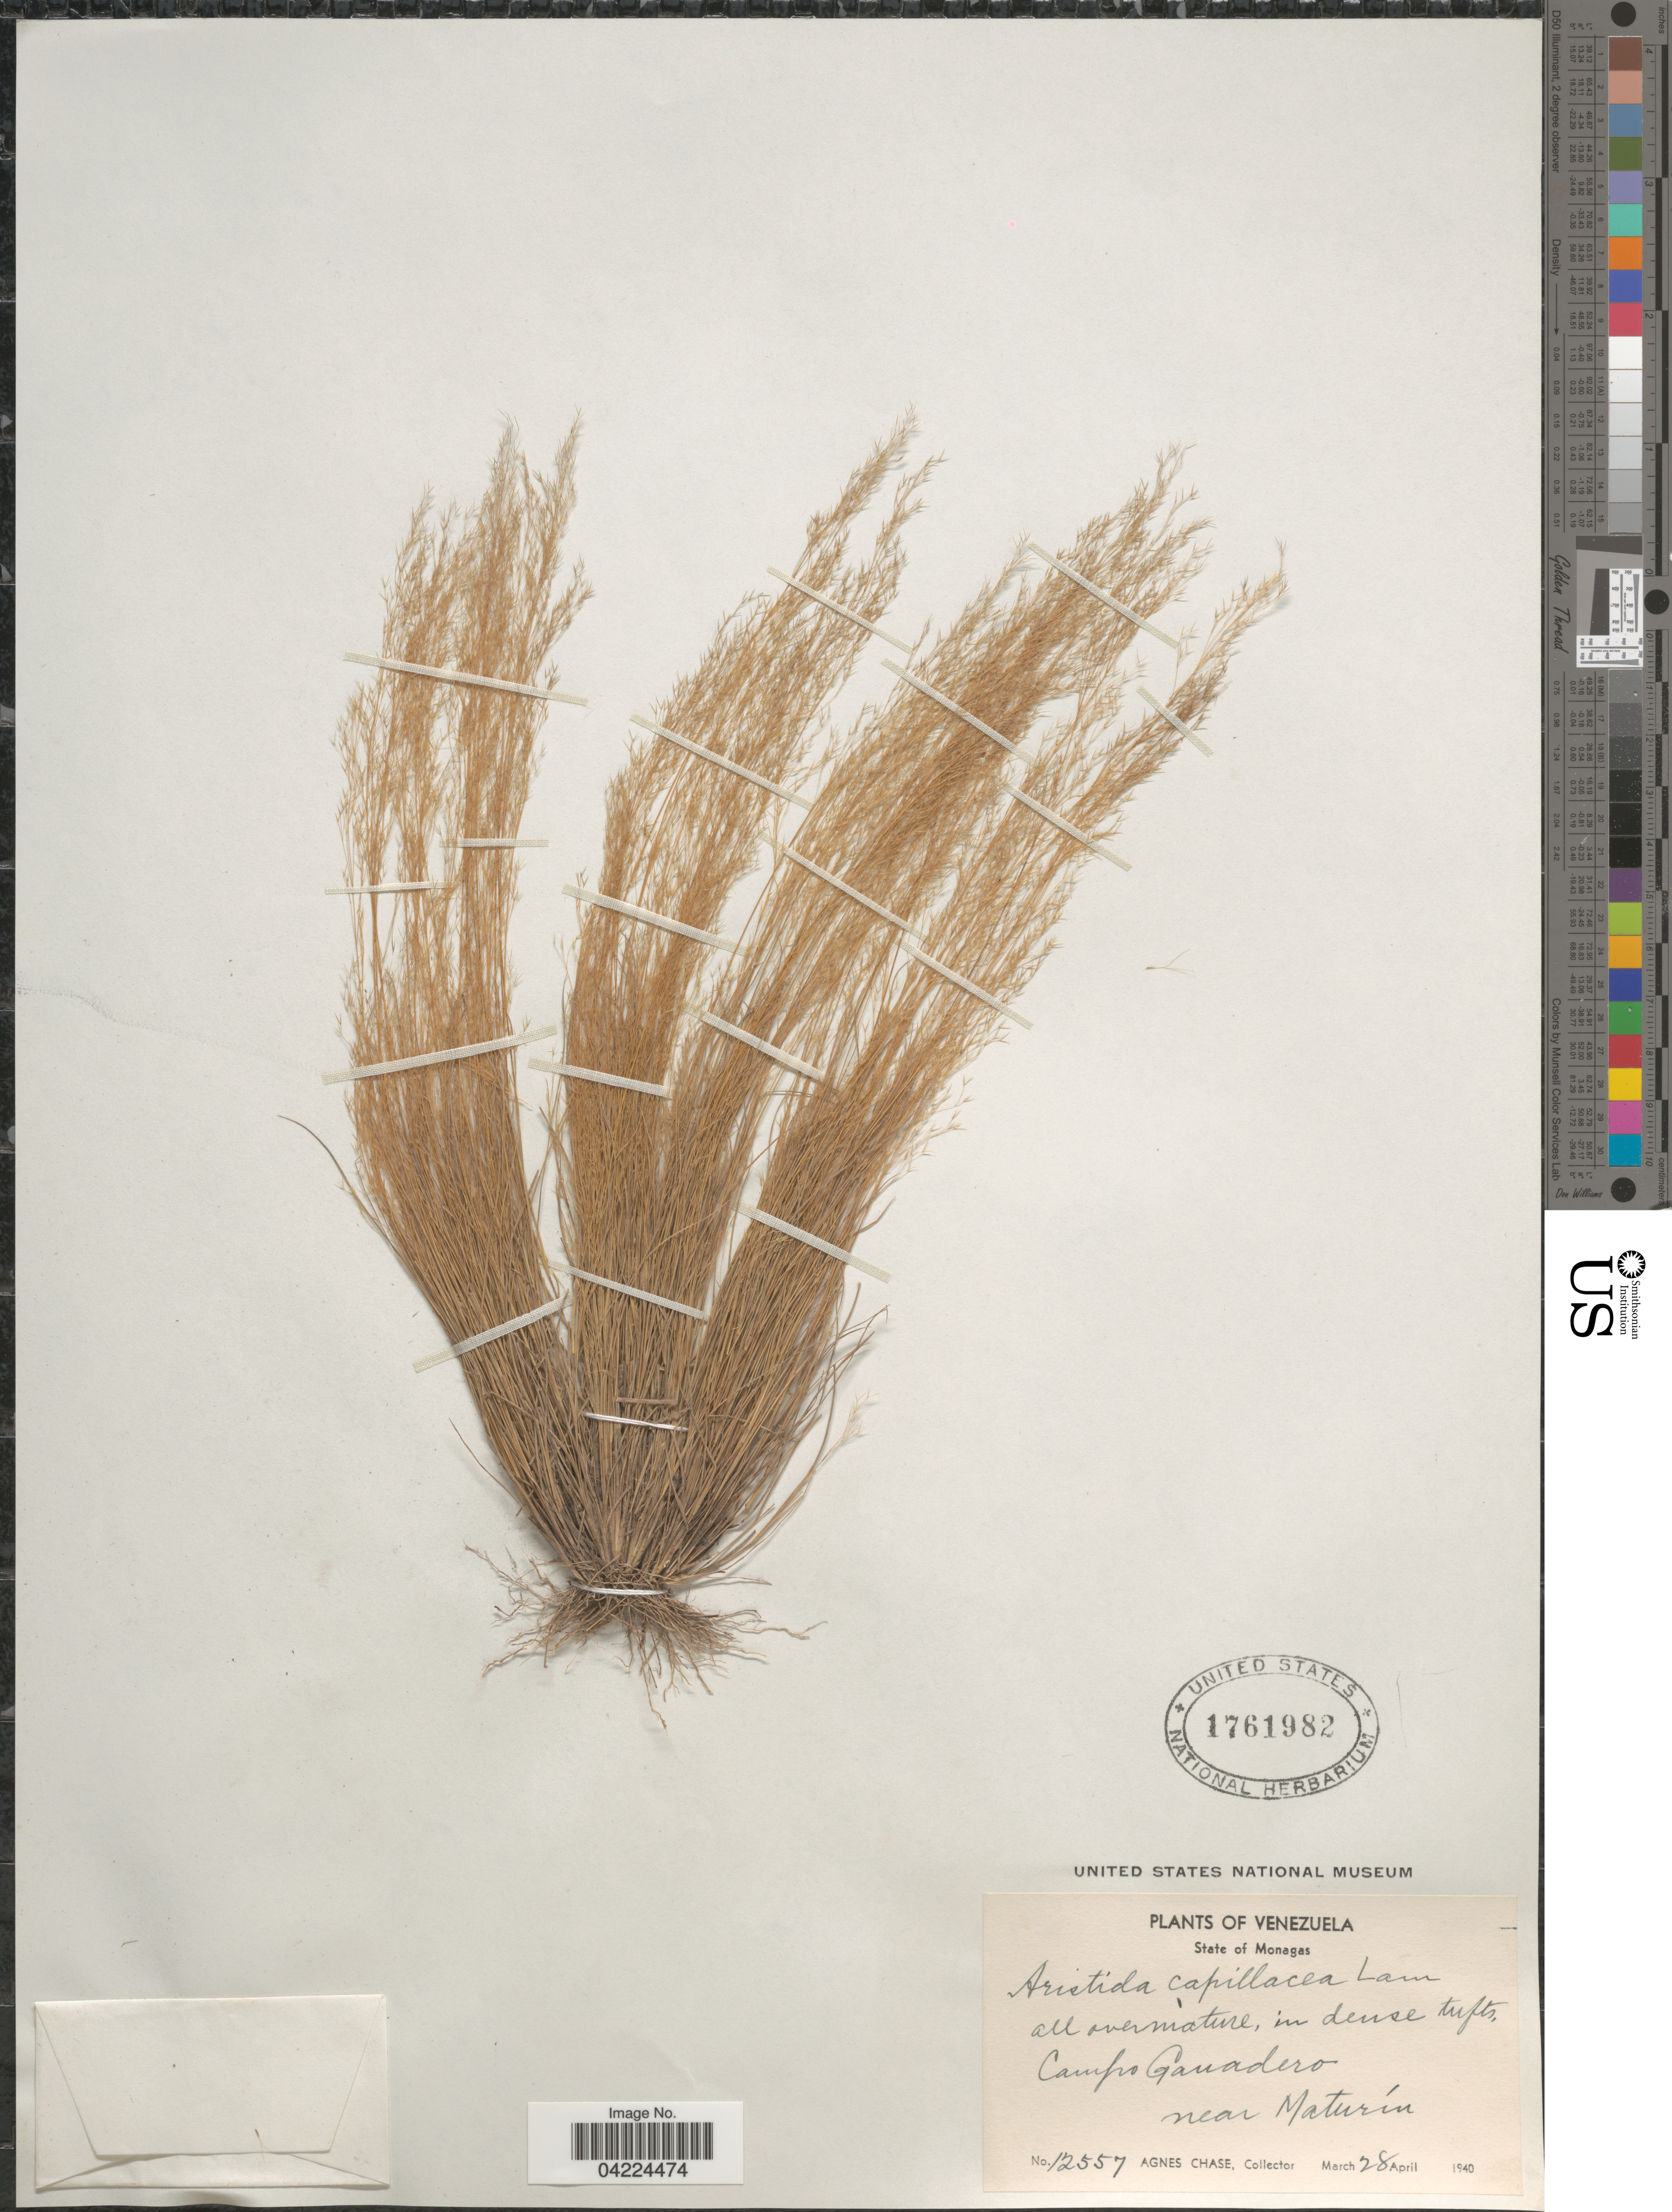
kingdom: Plantae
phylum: Tracheophyta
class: Liliopsida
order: Poales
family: Poaceae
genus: Aristida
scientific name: Aristida capillacea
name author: Lam.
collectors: A. Chase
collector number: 12557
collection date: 1940-04-28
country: Venezuela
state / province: Monagas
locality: Campo Ganadero near Maturín.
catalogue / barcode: US 1761982